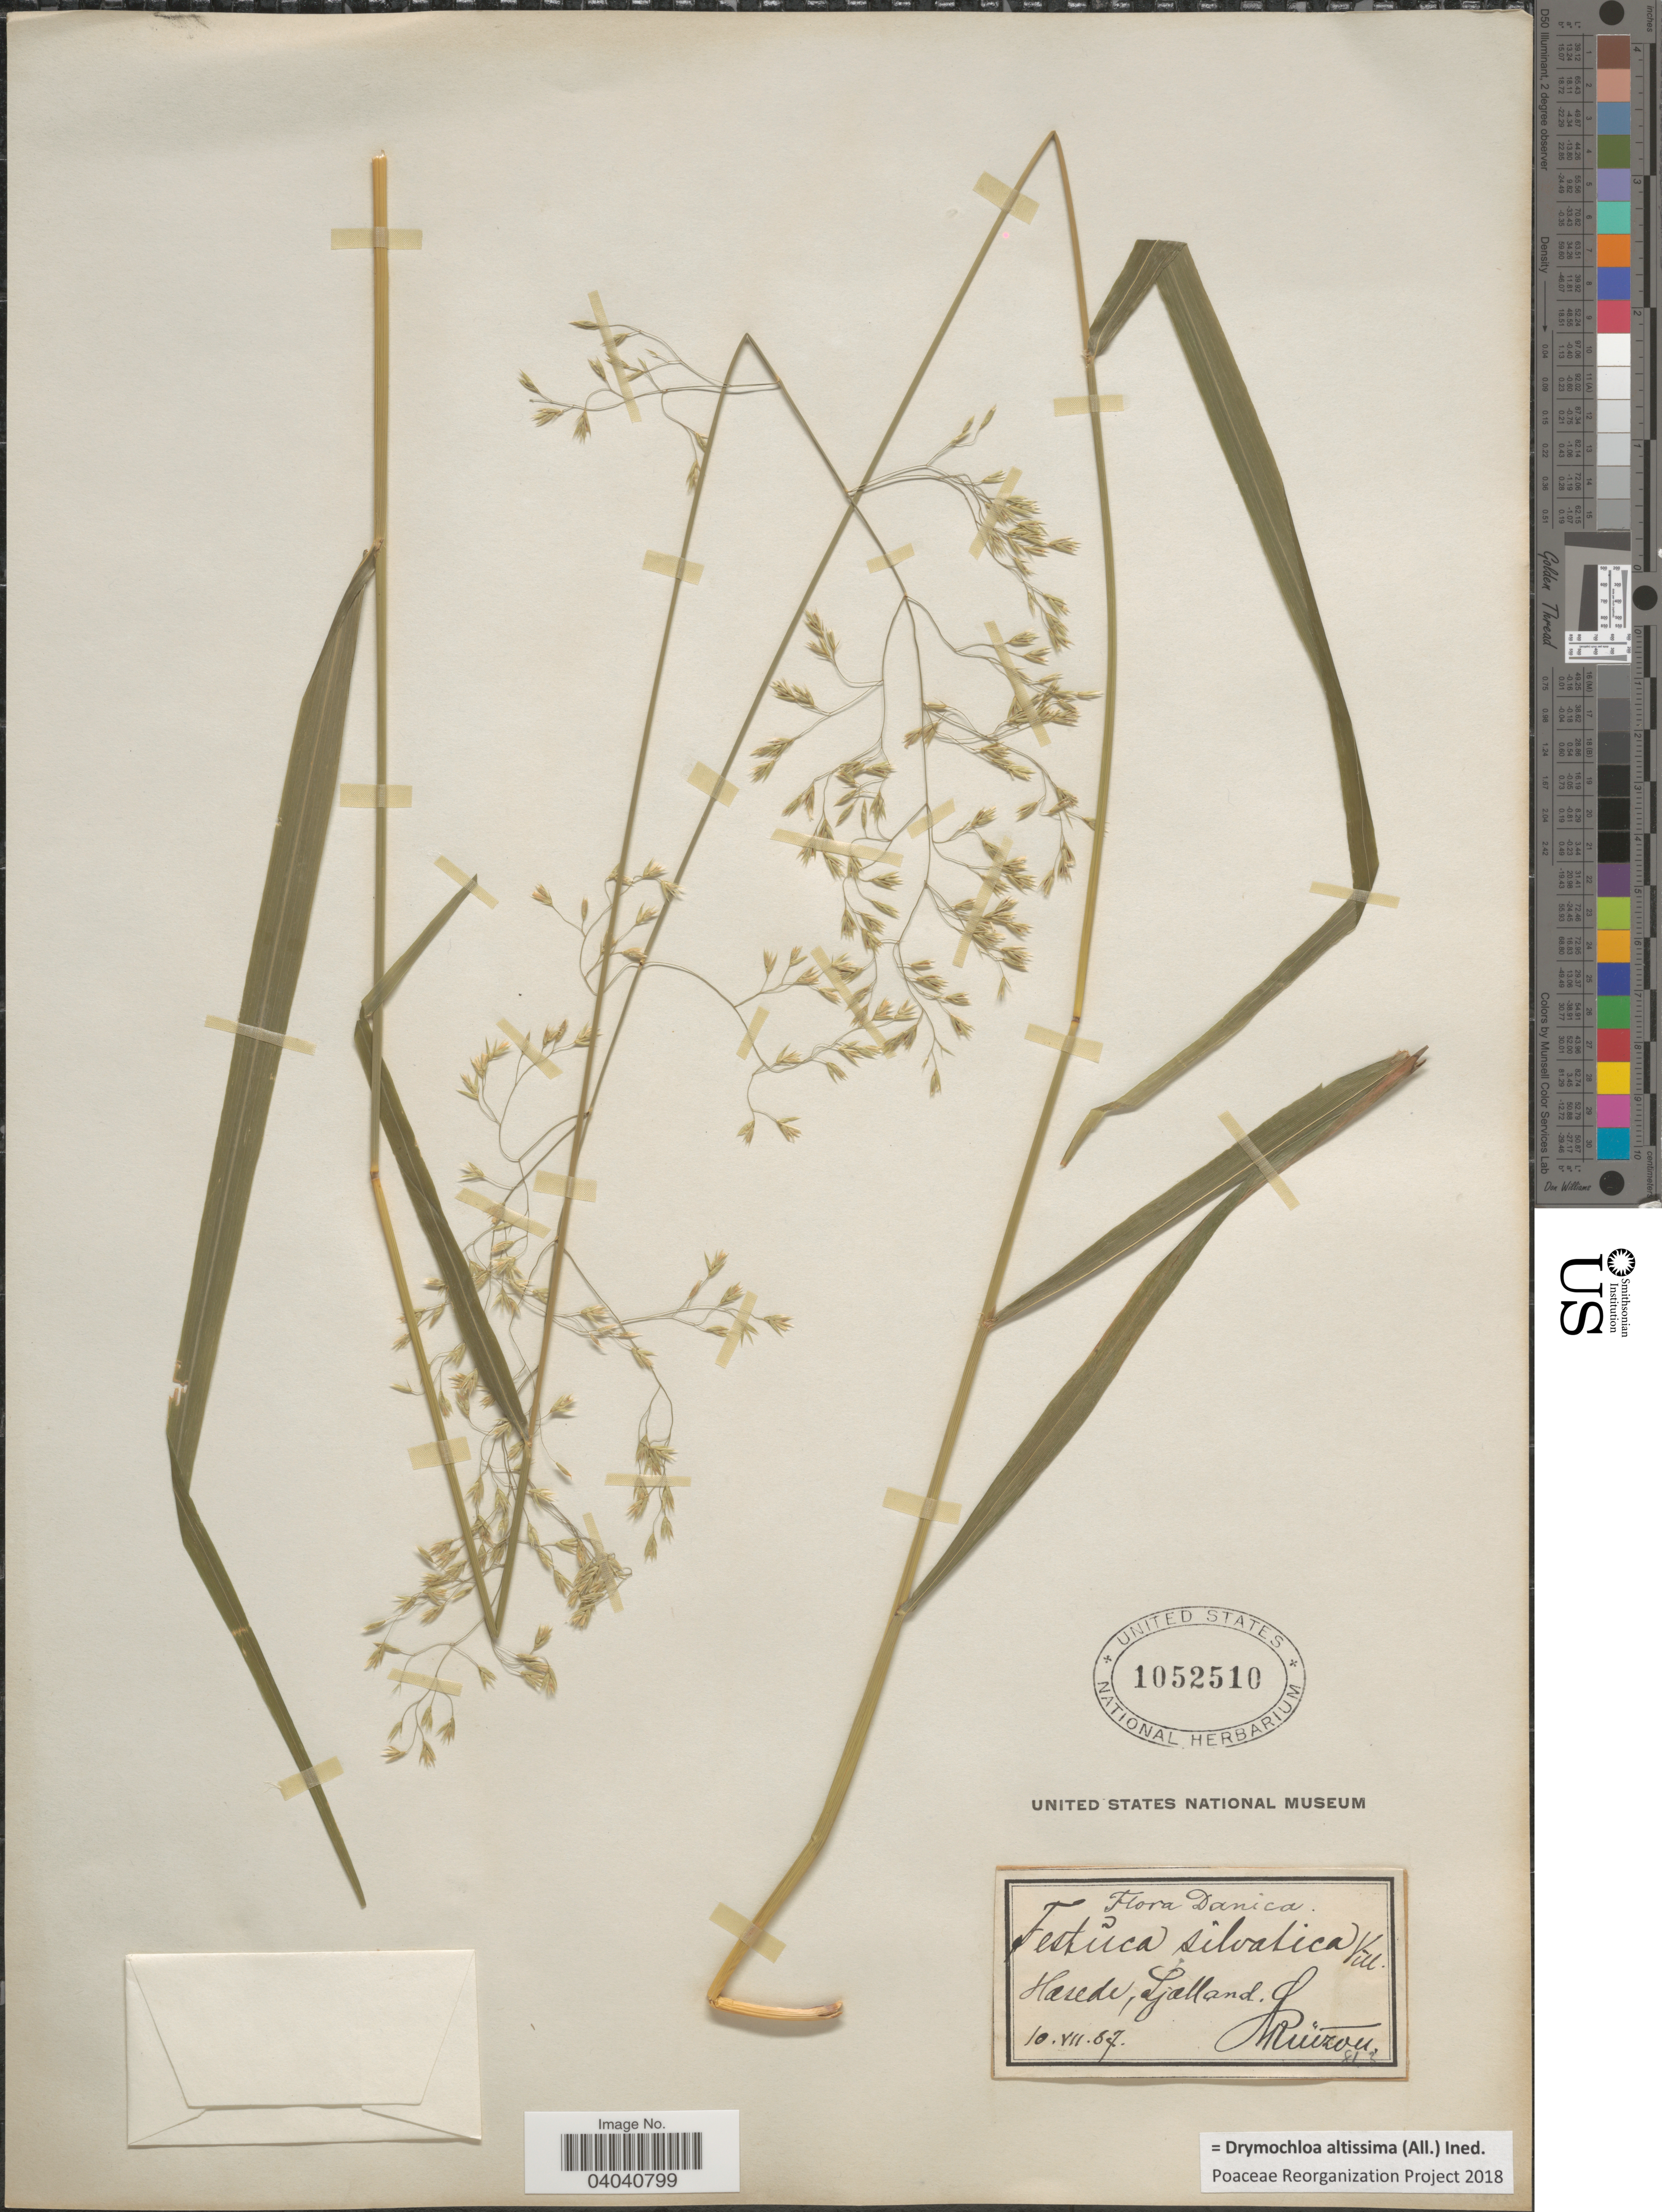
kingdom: Plantae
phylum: Tracheophyta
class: Liliopsida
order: Poales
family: Poaceae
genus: Drymochloa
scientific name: Drymochloa altissima (All.) ined.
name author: (All.)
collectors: Rutzou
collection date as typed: Transcribed d/m/y: 10/7/87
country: Denmark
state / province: Sjæland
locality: Danica. Harede, Sjalland.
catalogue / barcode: US 1052510